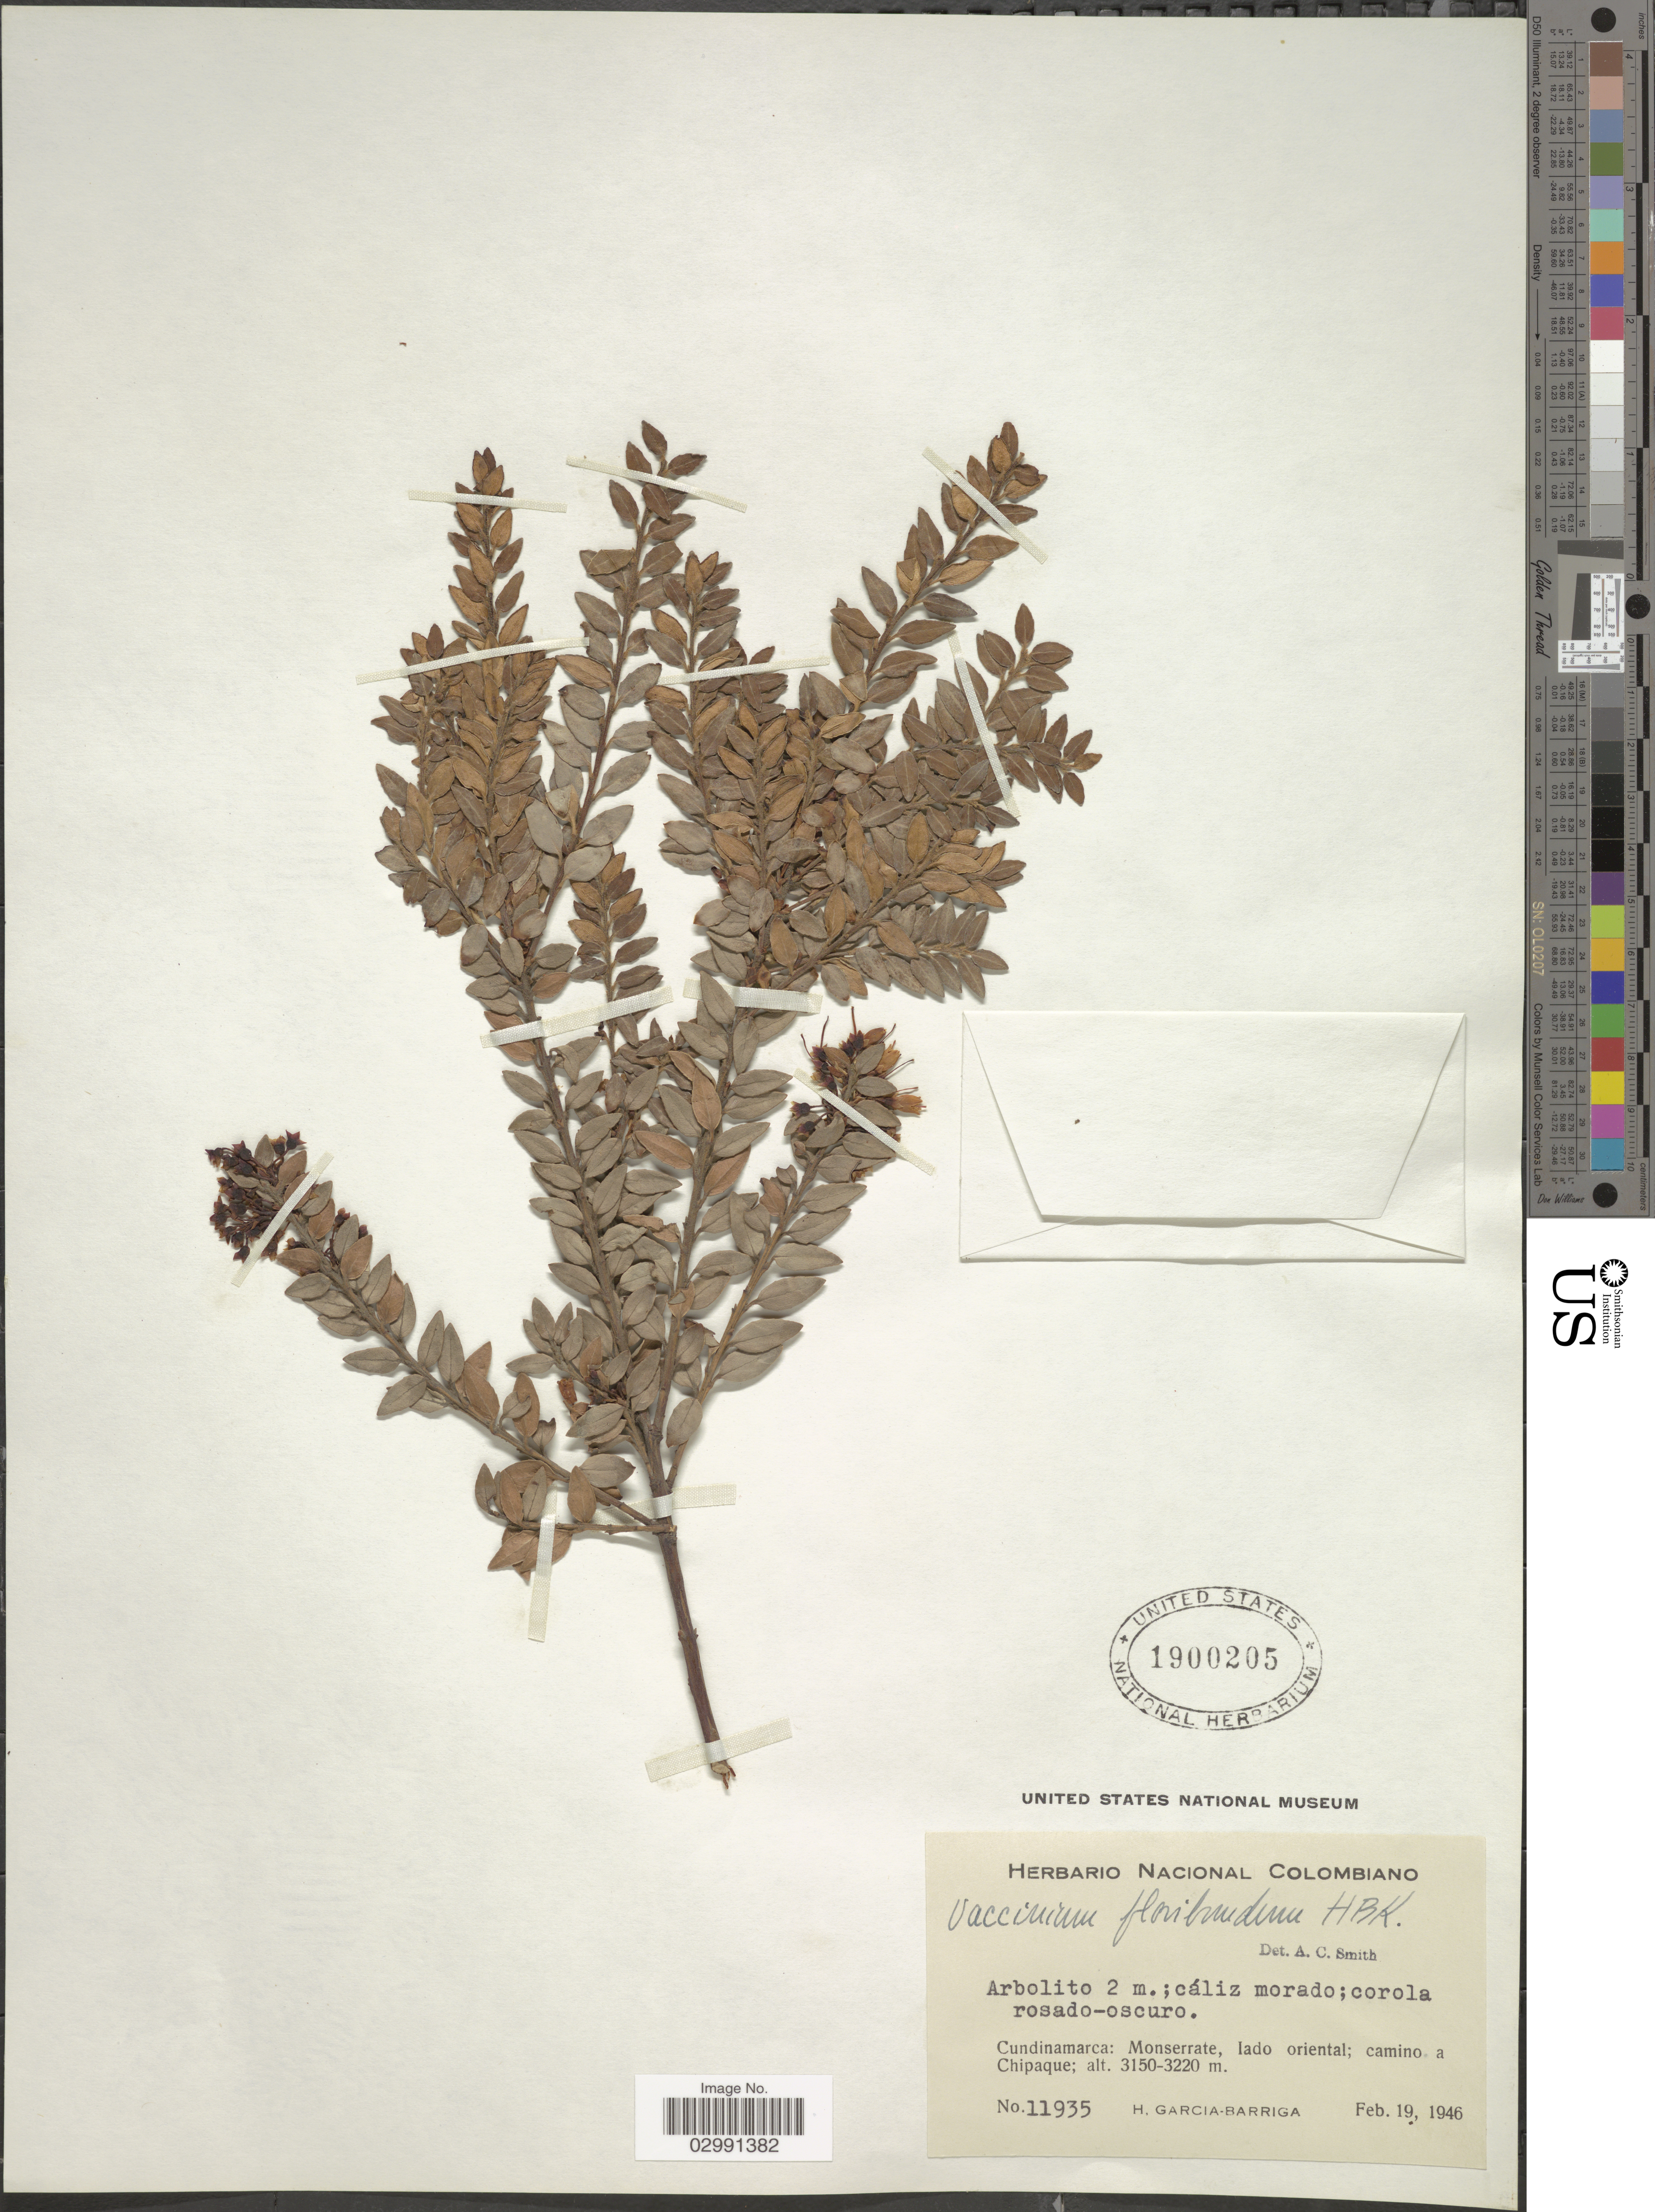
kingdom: Plantae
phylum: Tracheophyta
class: Magnoliopsida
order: Ericales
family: Ericaceae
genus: Vaccinium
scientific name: Vaccinium floribundum var. floribundum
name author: Kunth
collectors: H. García Barriga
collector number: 11935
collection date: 1946-02-19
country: Colombia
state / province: Cundinamarca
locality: Monserrate, Iado oriental; camino a Chipaque.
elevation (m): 3150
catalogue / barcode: US 1900205